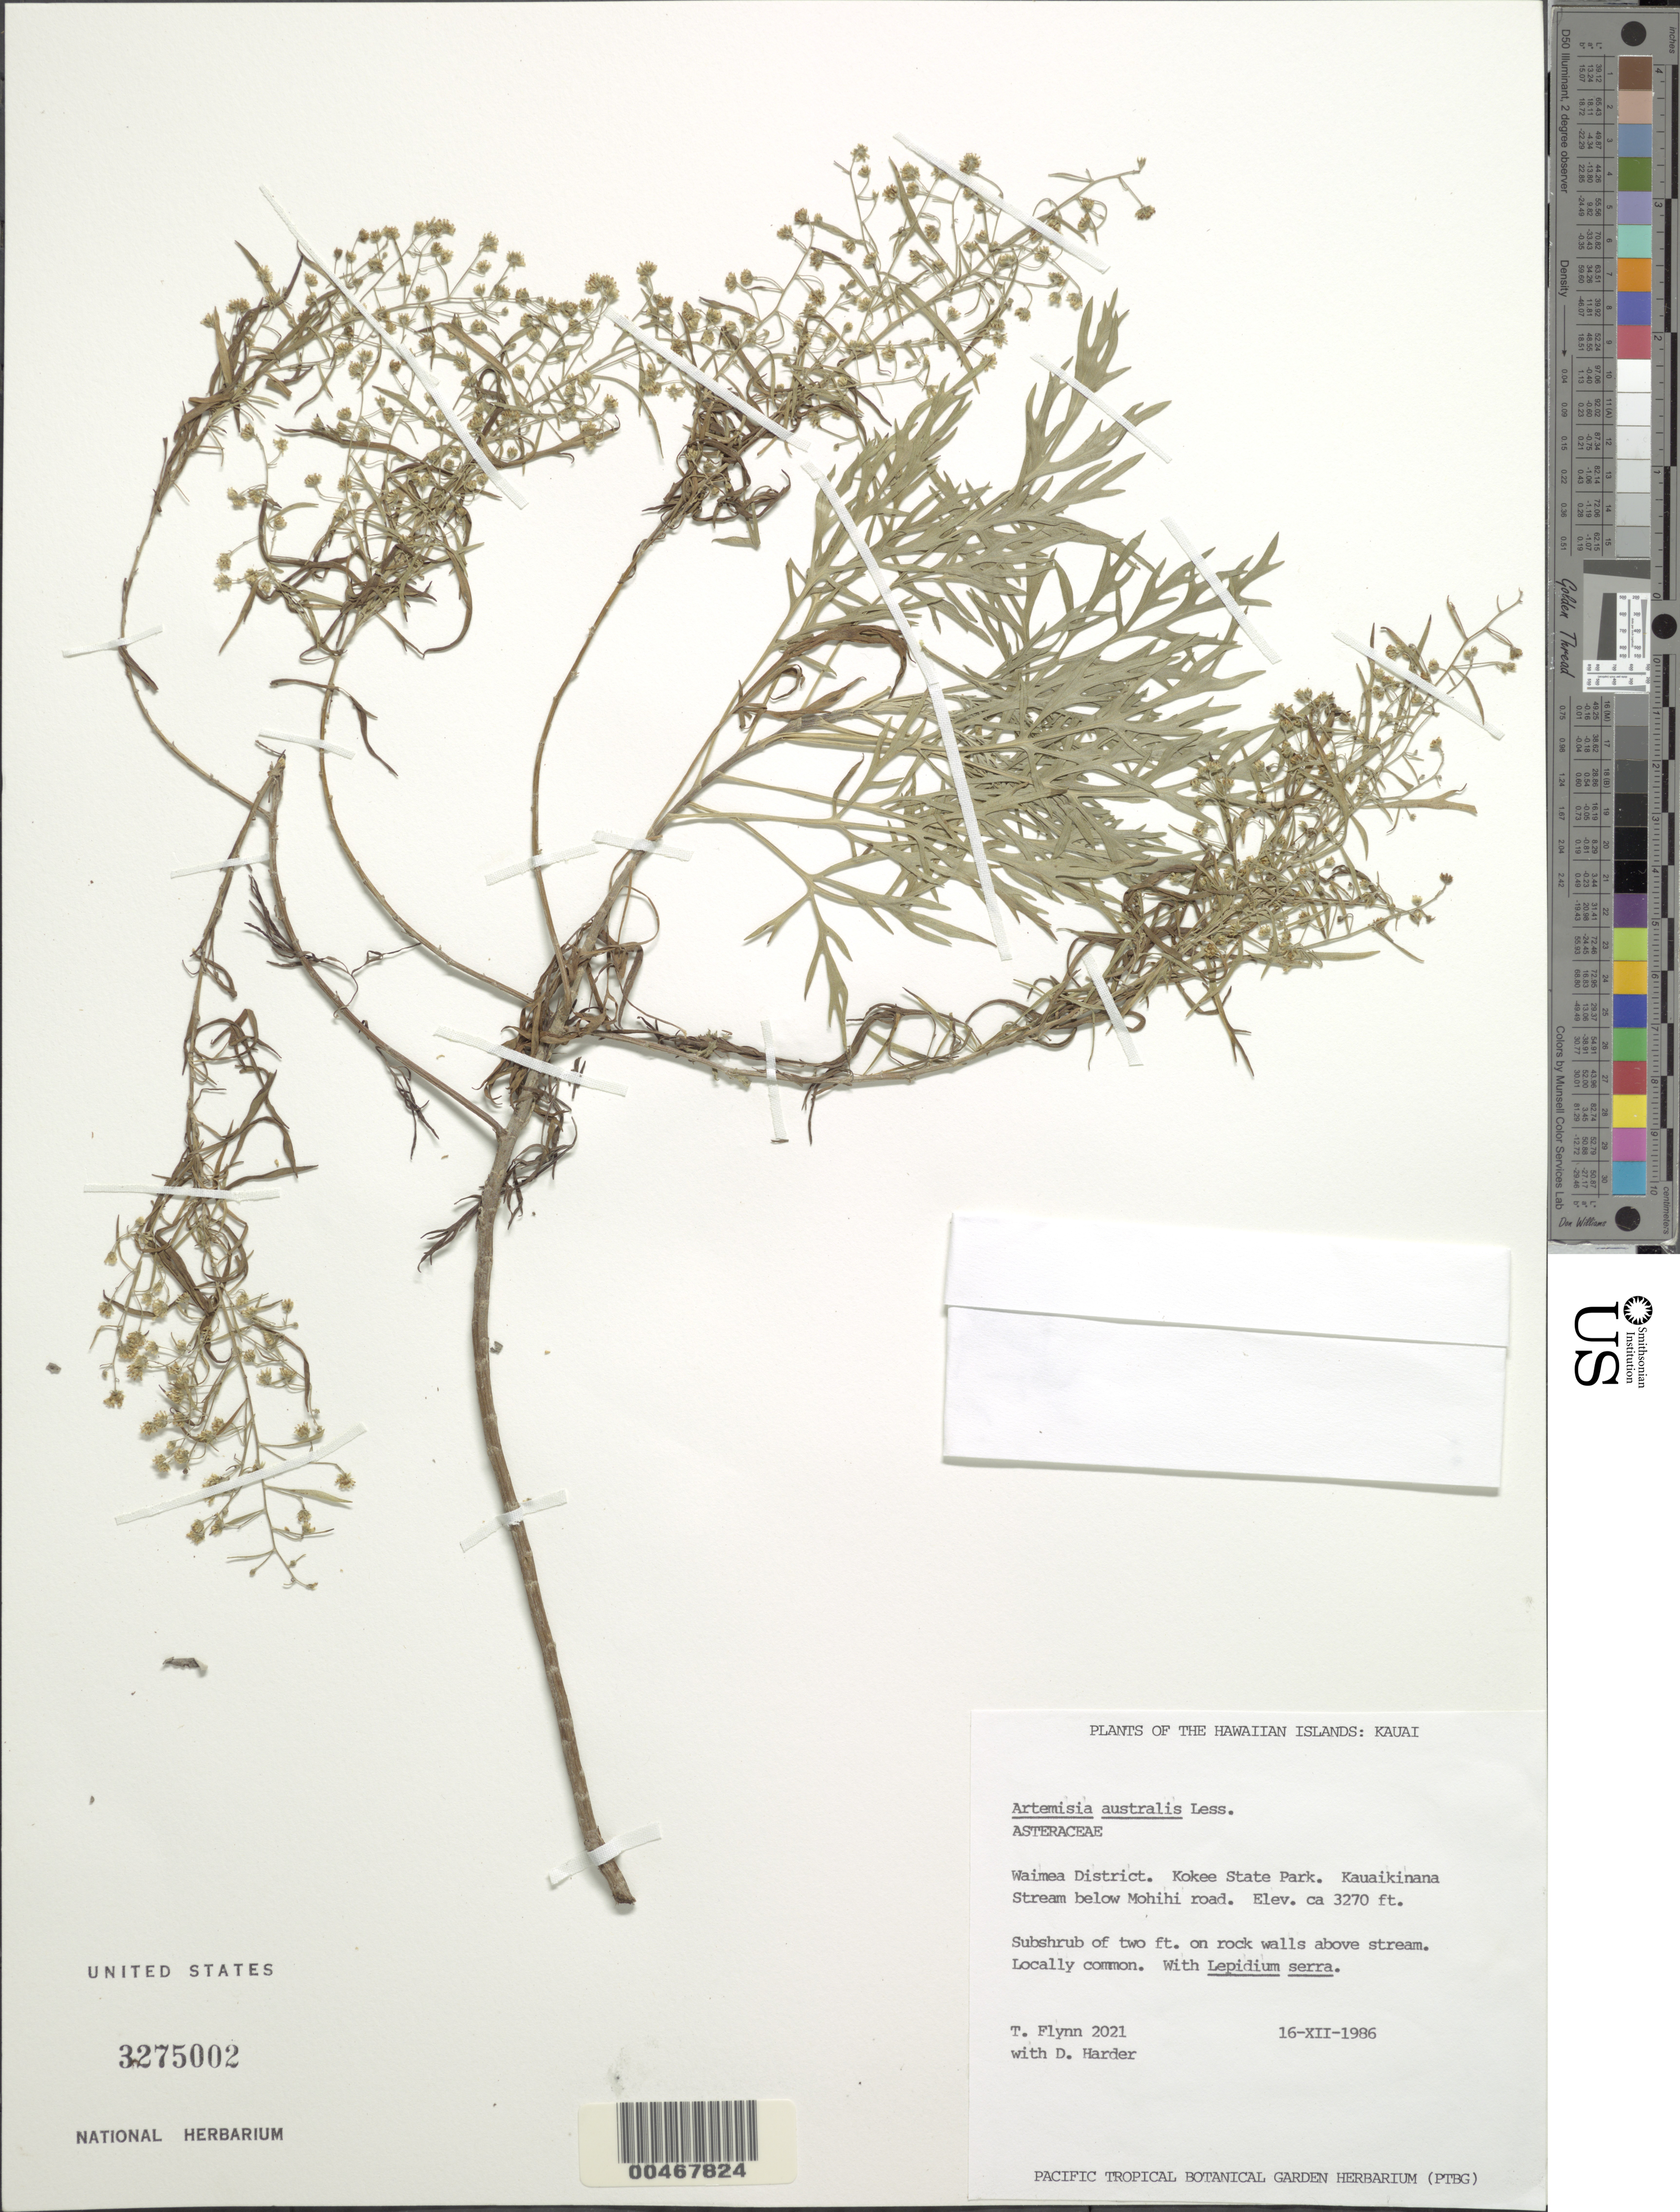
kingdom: Plantae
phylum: Tracheophyta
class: Magnoliopsida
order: Asterales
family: Asteraceae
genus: Artemisia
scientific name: Artemisia australis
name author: Less.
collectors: T. W. Flynn & D. Harder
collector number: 2021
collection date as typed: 16 Dec 1986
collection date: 1986-12-16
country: United States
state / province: Hawaii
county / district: Kauai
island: Kaua'i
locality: Waimea Dist., Kokee State Park, Kauaikinana Stream below Mohihi Rd.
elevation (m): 997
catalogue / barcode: US 3275002